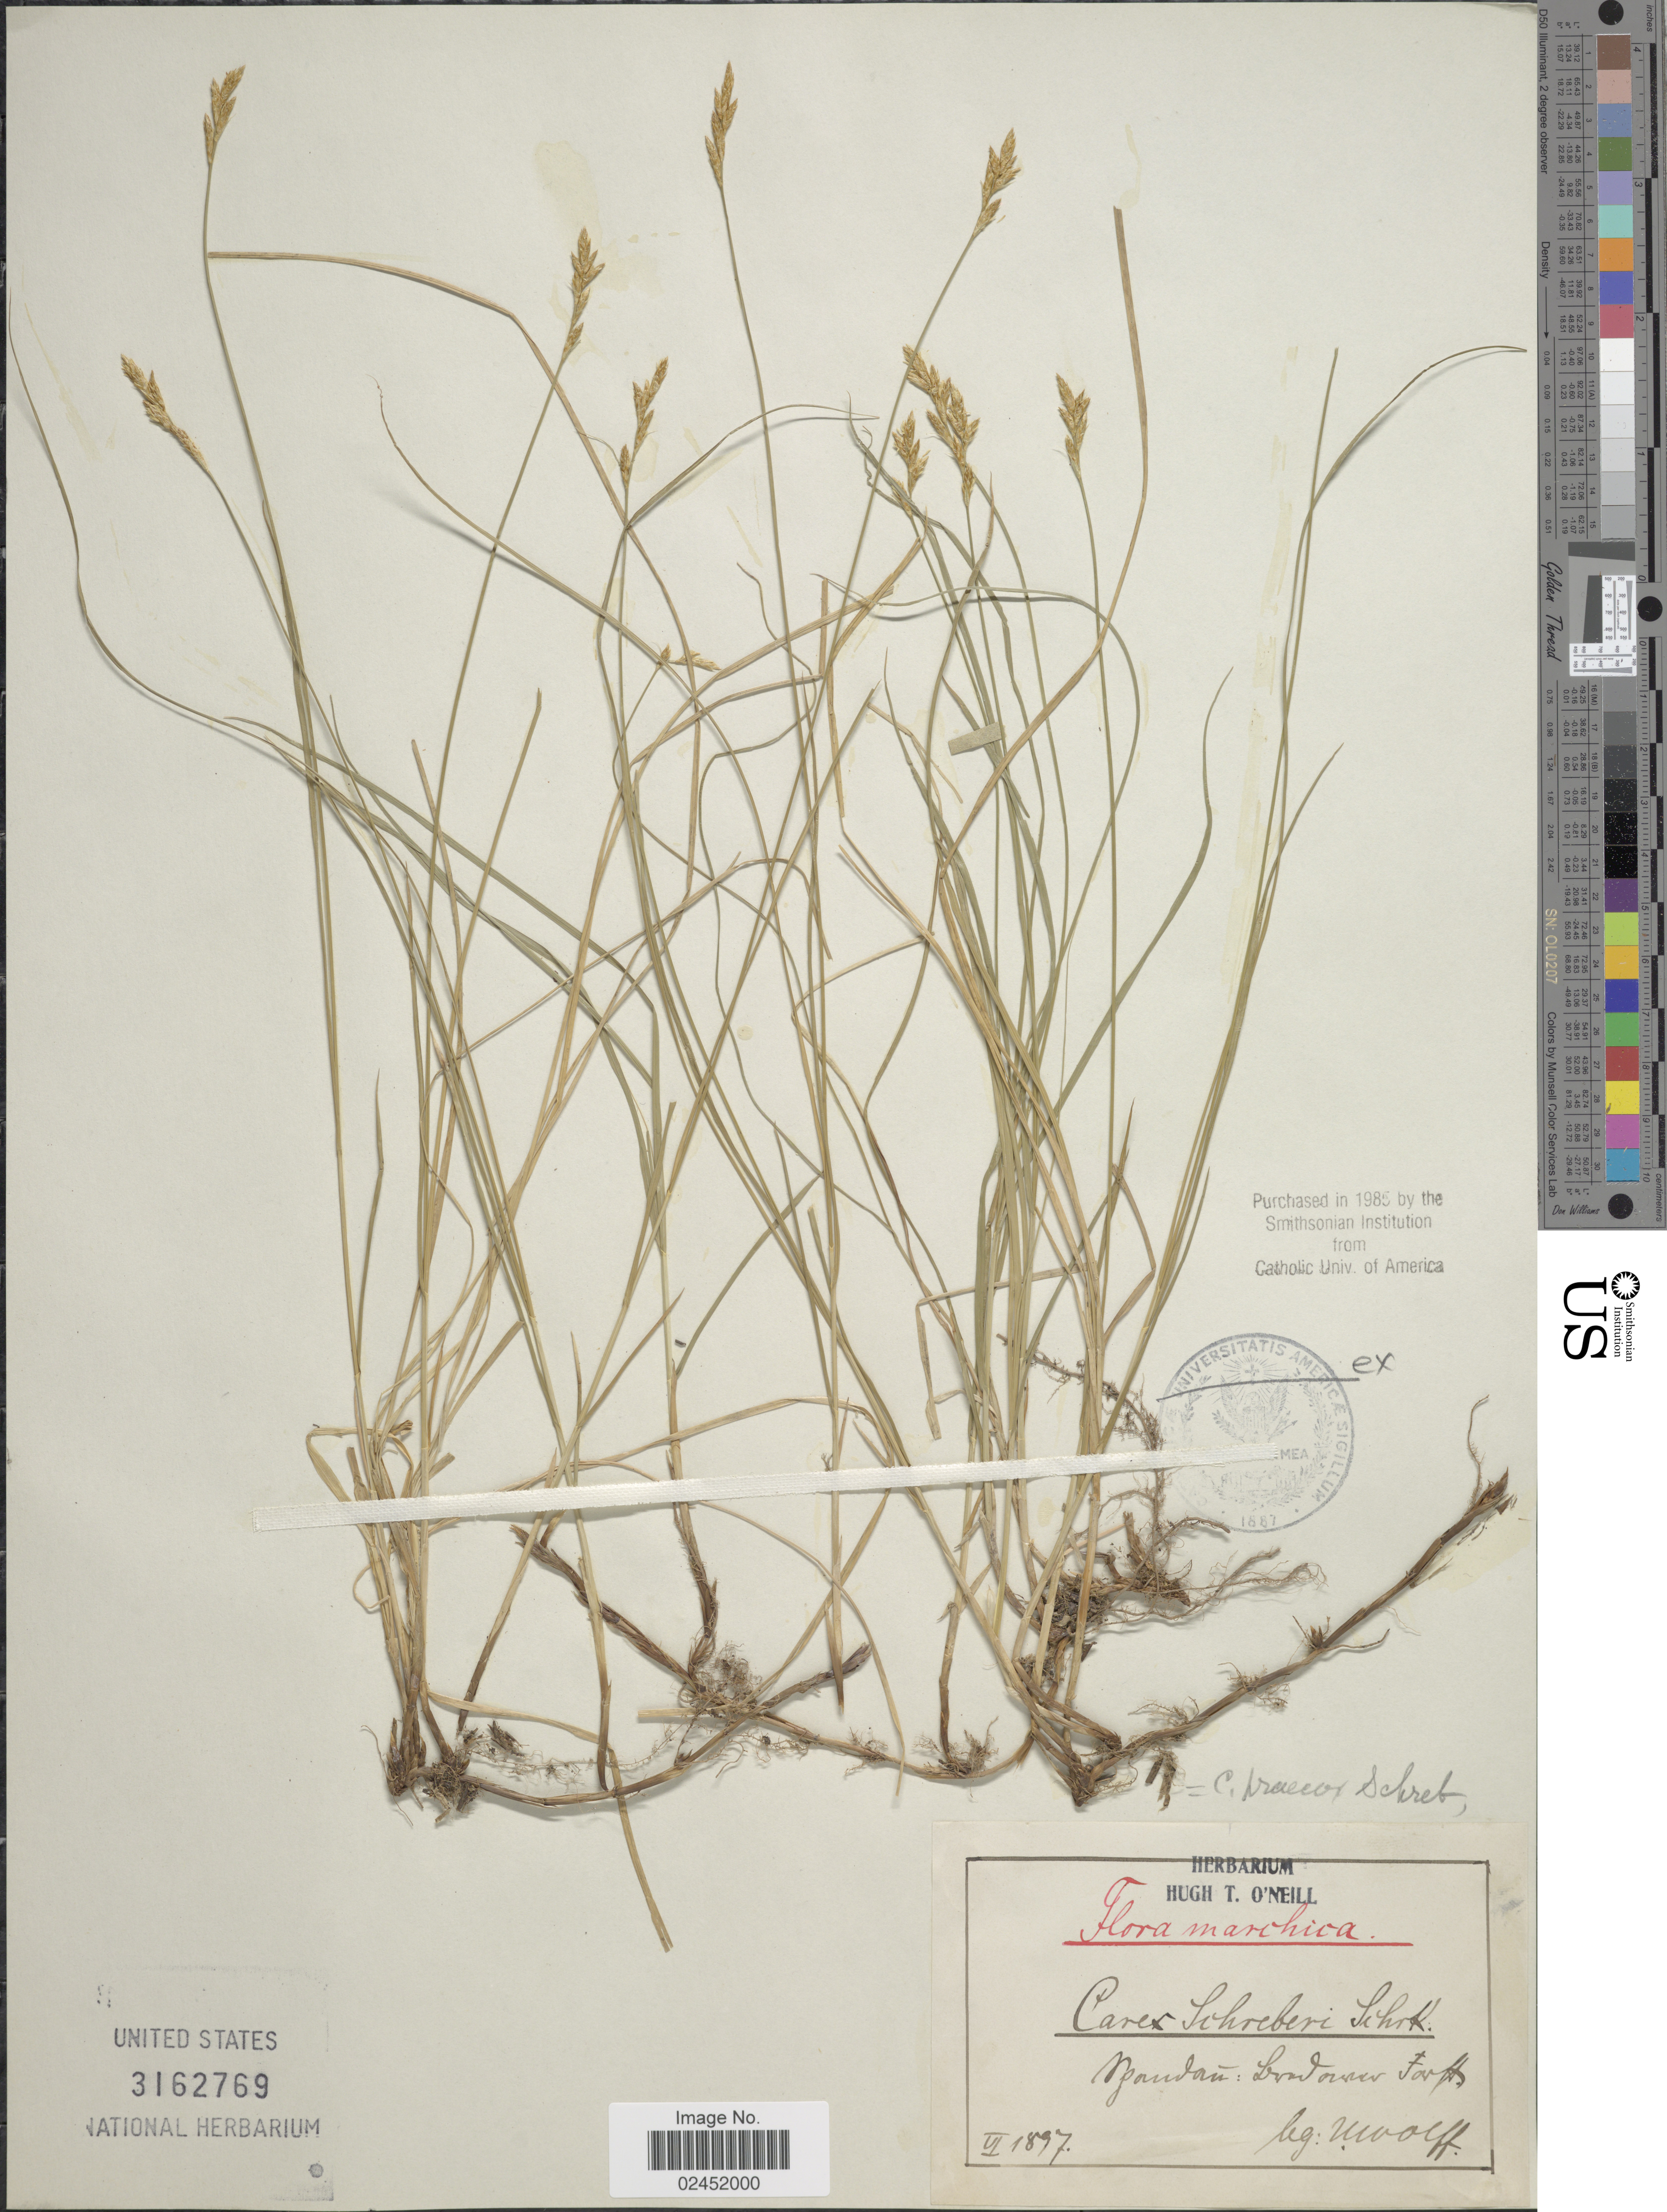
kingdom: Plantae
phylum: Tracheophyta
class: Liliopsida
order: Poales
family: Cyperaceae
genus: Carex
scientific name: Carex praecox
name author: Schreb.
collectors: W. Wolff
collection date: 1897-06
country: Germany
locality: Flora marchica. Moandais: andover Fort [interpreted]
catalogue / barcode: US 3162769